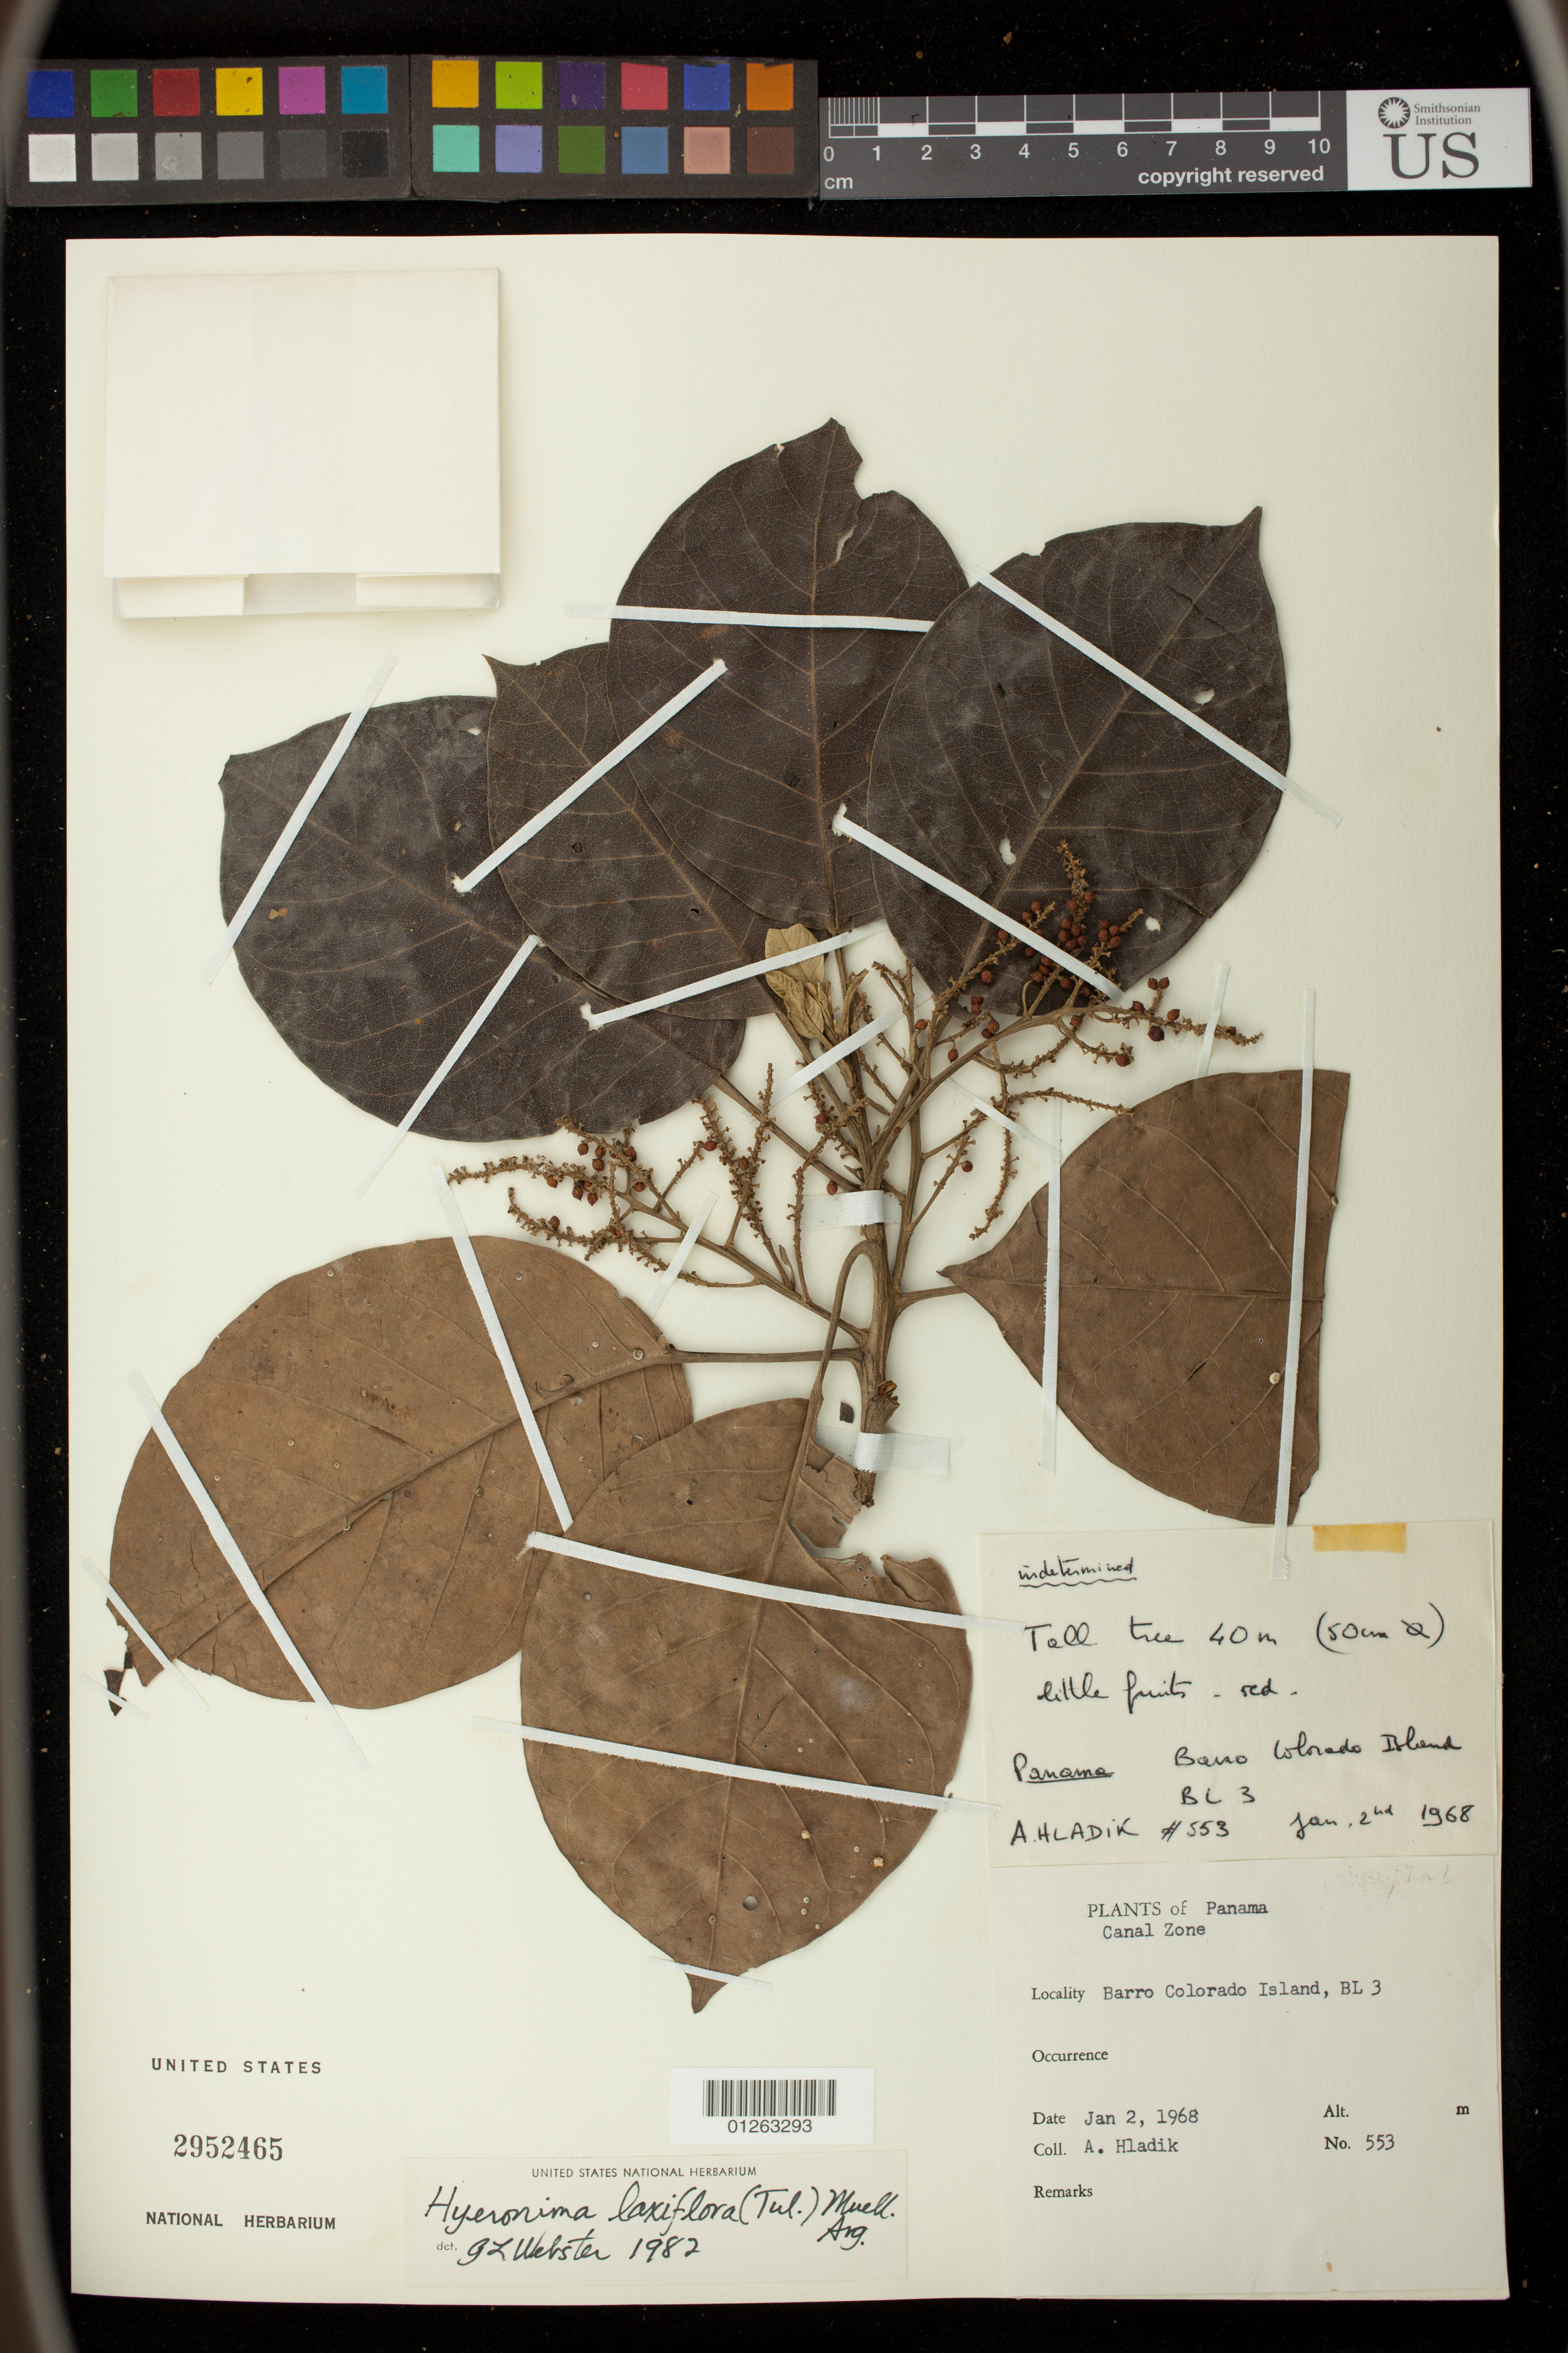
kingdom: Plantae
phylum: Tracheophyta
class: Magnoliopsida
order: Malpighiales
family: Phyllanthaceae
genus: Hieronyma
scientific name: Hieronyma laxiflora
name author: (Tul.) Müll. Arg.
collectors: A. Hladik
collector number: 553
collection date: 1968-01-02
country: Panama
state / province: Panamá Oeste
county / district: Canal Zone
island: Barro Colorado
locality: Canal Zone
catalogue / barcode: US 2952465